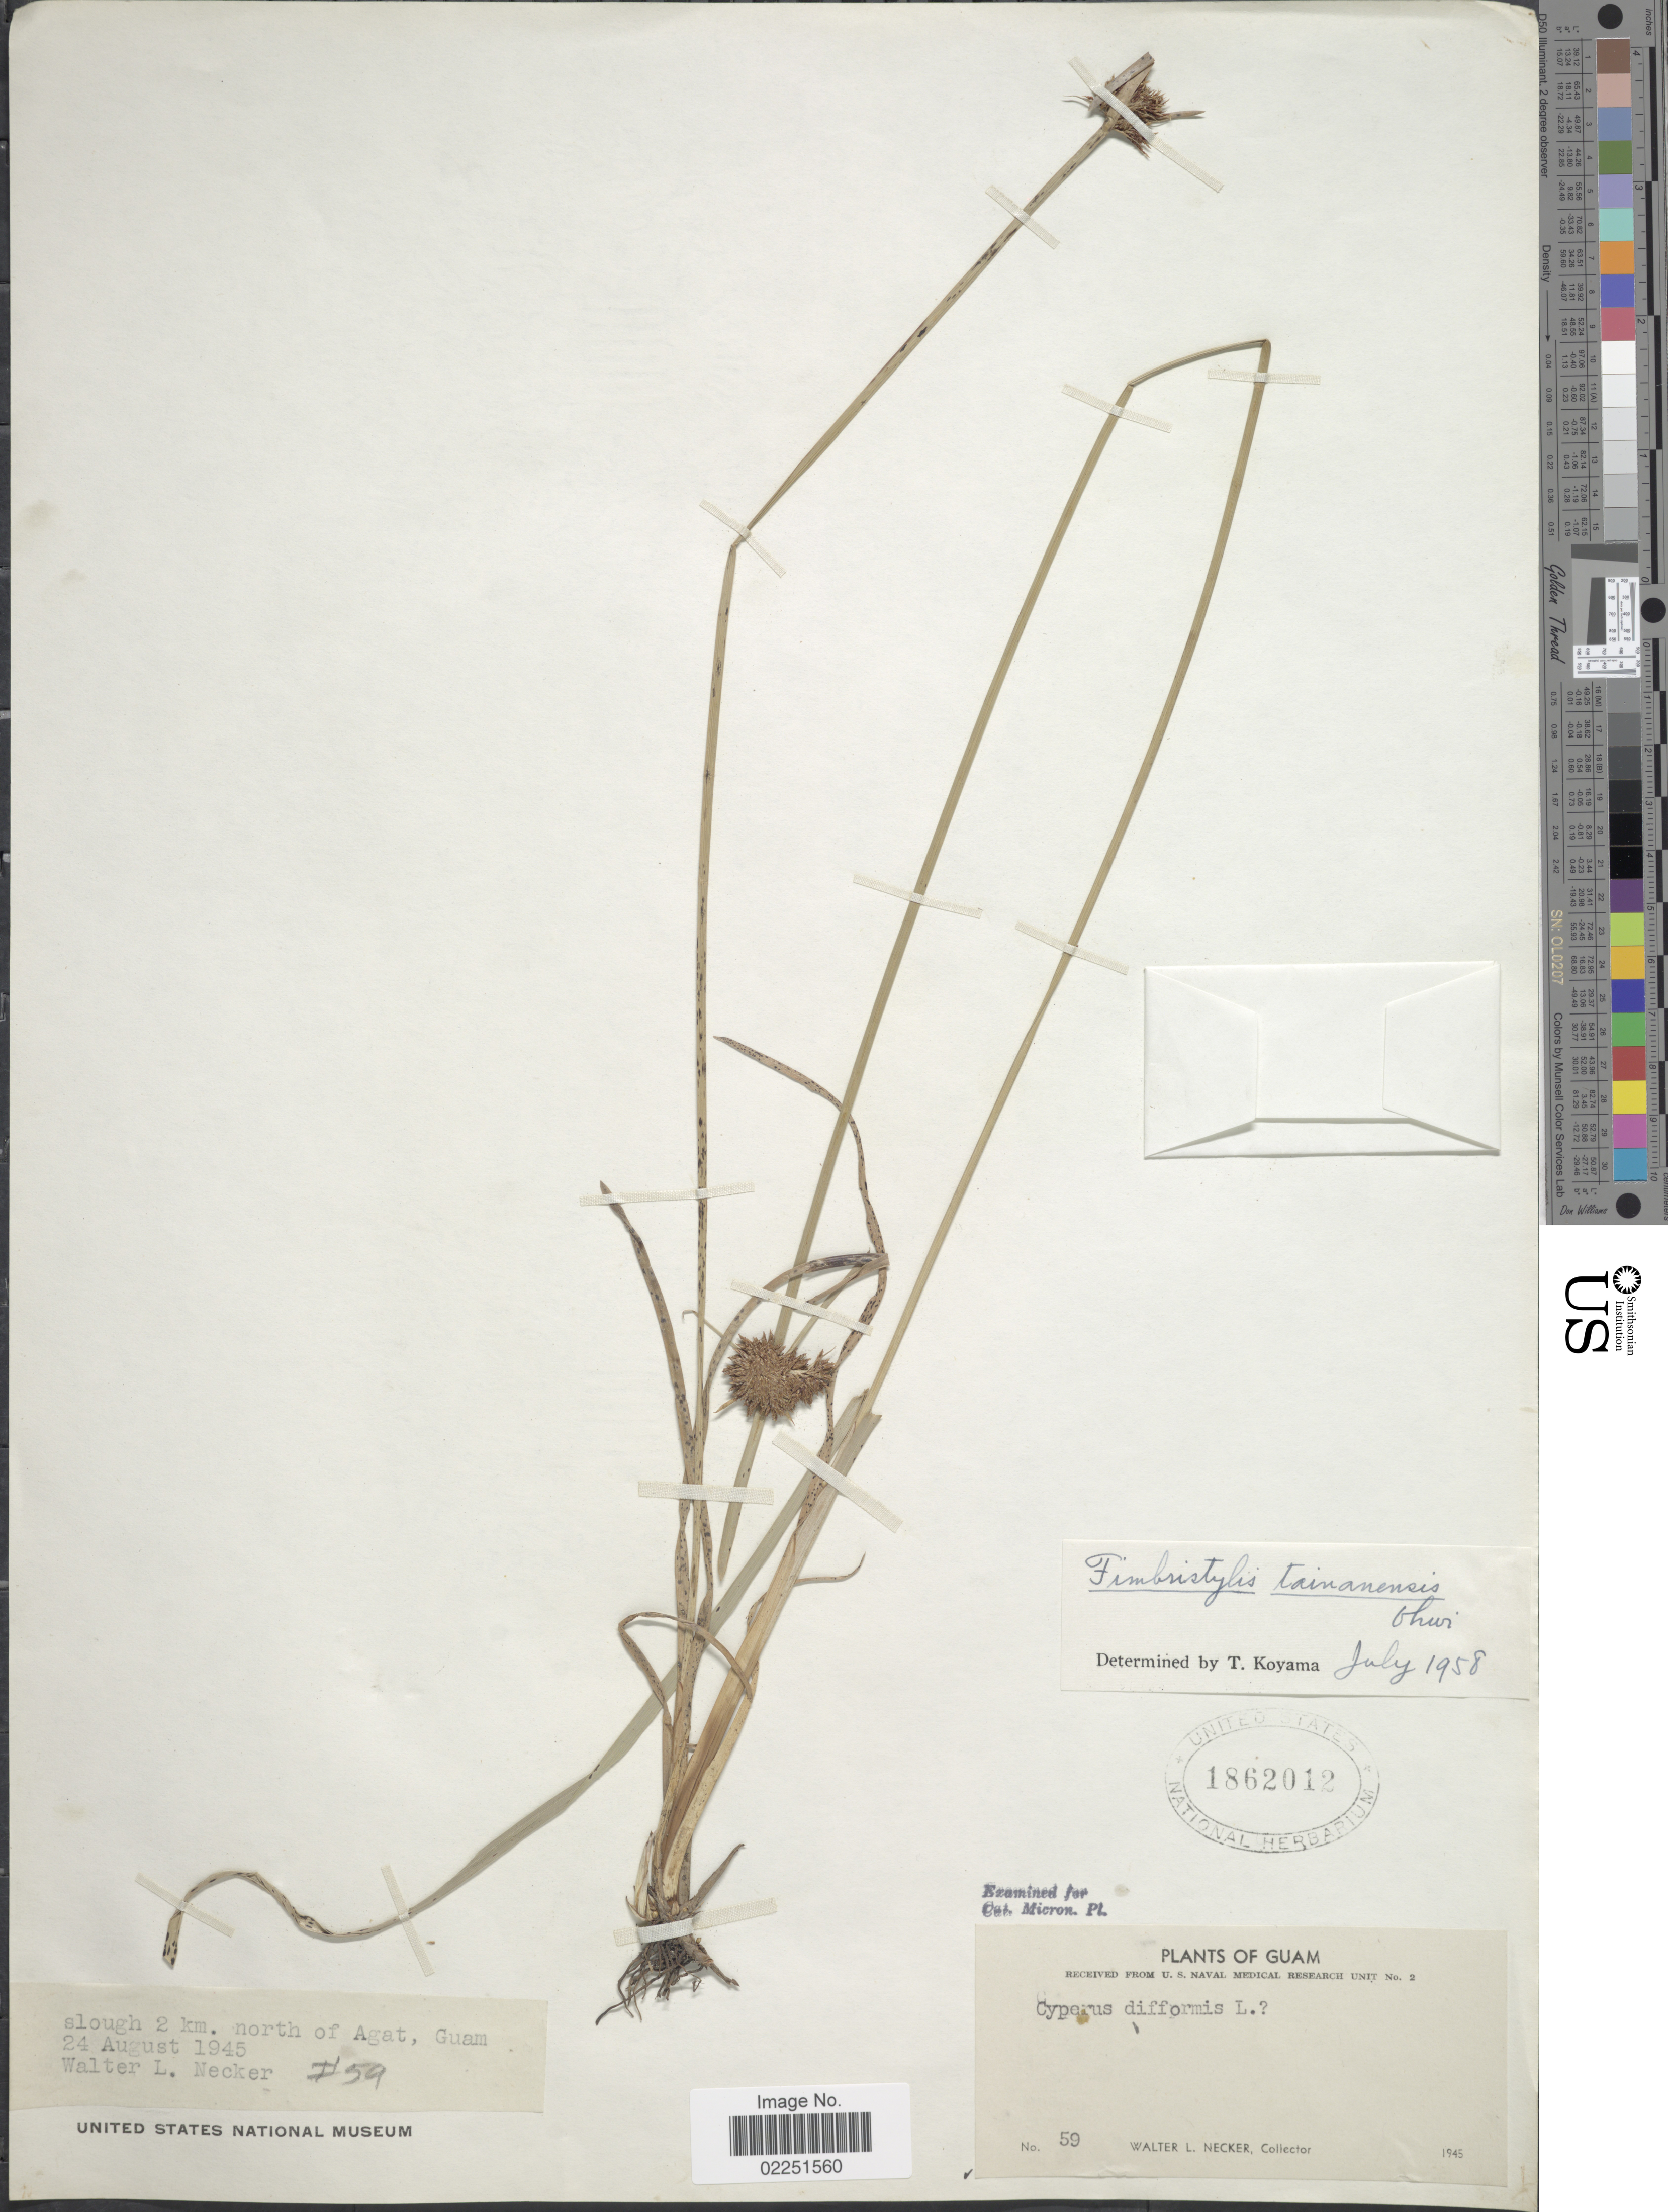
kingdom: Plantae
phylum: Tracheophyta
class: Liliopsida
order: Poales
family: Cyperaceae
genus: Fimbristylis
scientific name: Fimbristylis autumnalis (L.) Roem. & Schult.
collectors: W. L. Necker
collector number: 59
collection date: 1945-08-24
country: Guam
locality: Slough 2 km. north of Agat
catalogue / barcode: US 1862012